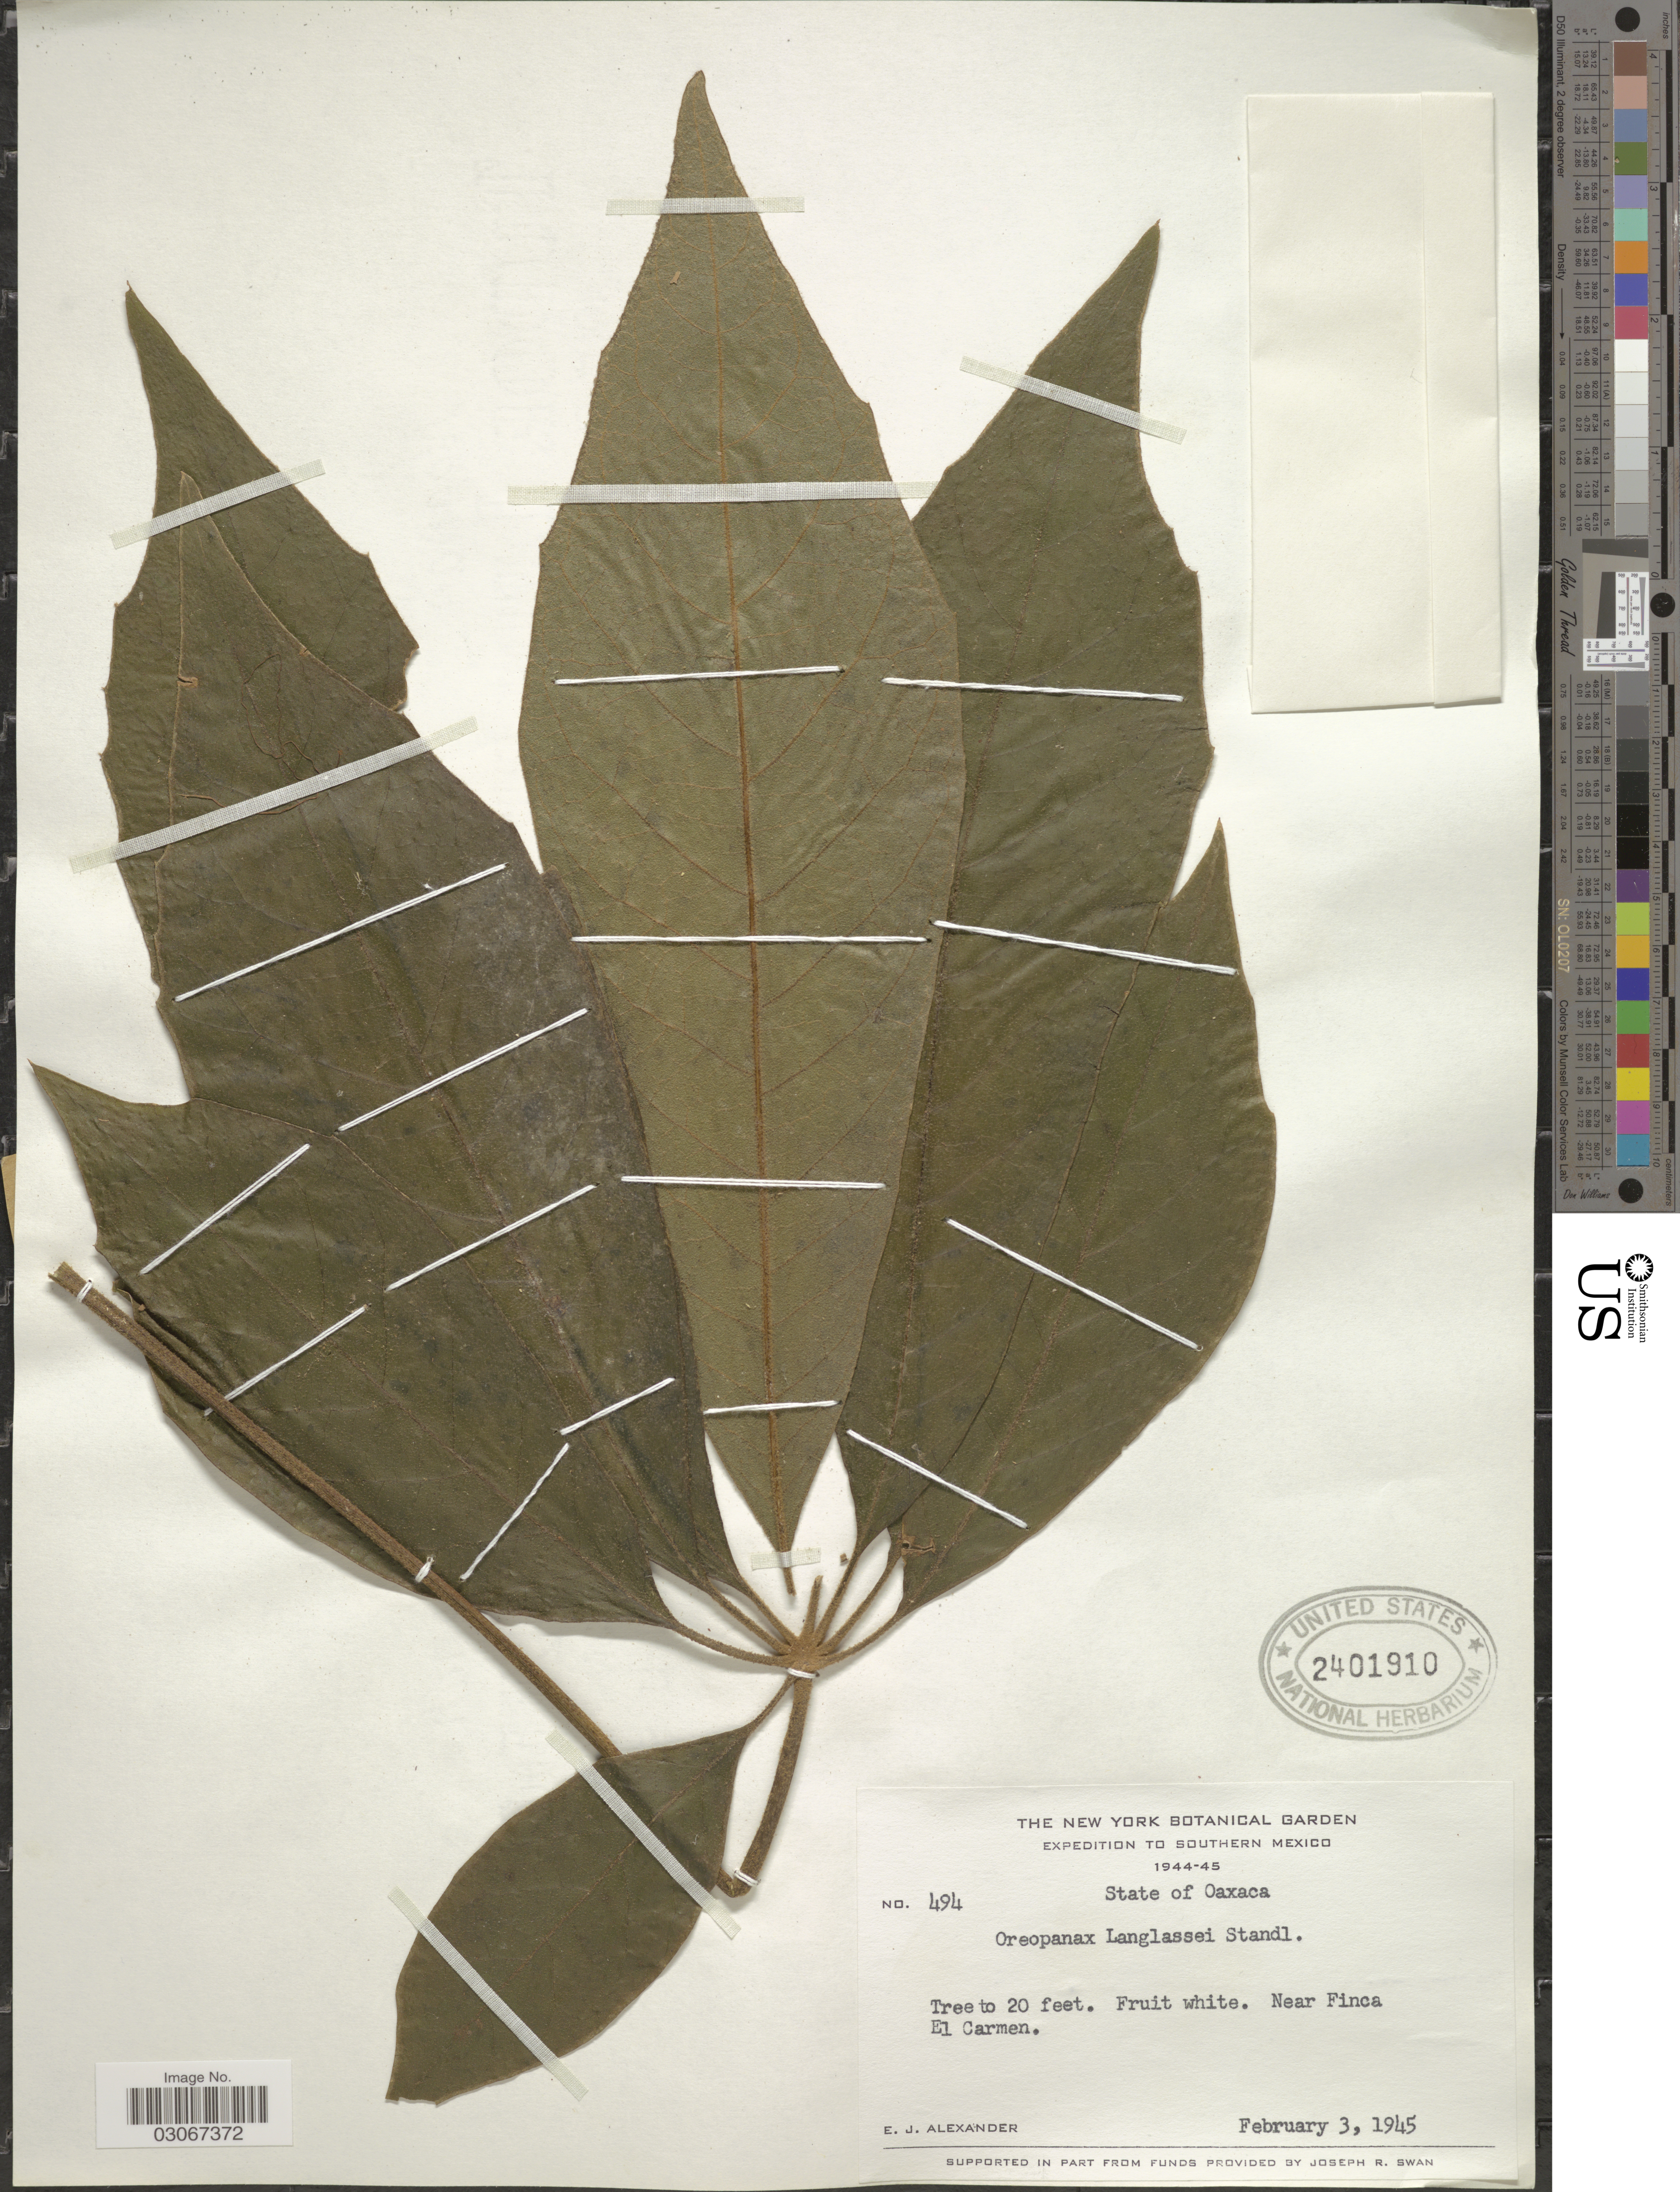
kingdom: Plantae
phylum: Tracheophyta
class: Magnoliopsida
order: Apiales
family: Araliaceae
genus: Oreopanax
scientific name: Oreopanax langlassei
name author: Standl.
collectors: E. J. Alexander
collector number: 494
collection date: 1945-02-03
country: Mexico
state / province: Oaxaca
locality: Southern Mexico, Near Finca El Carmen.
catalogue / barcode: US 2401910